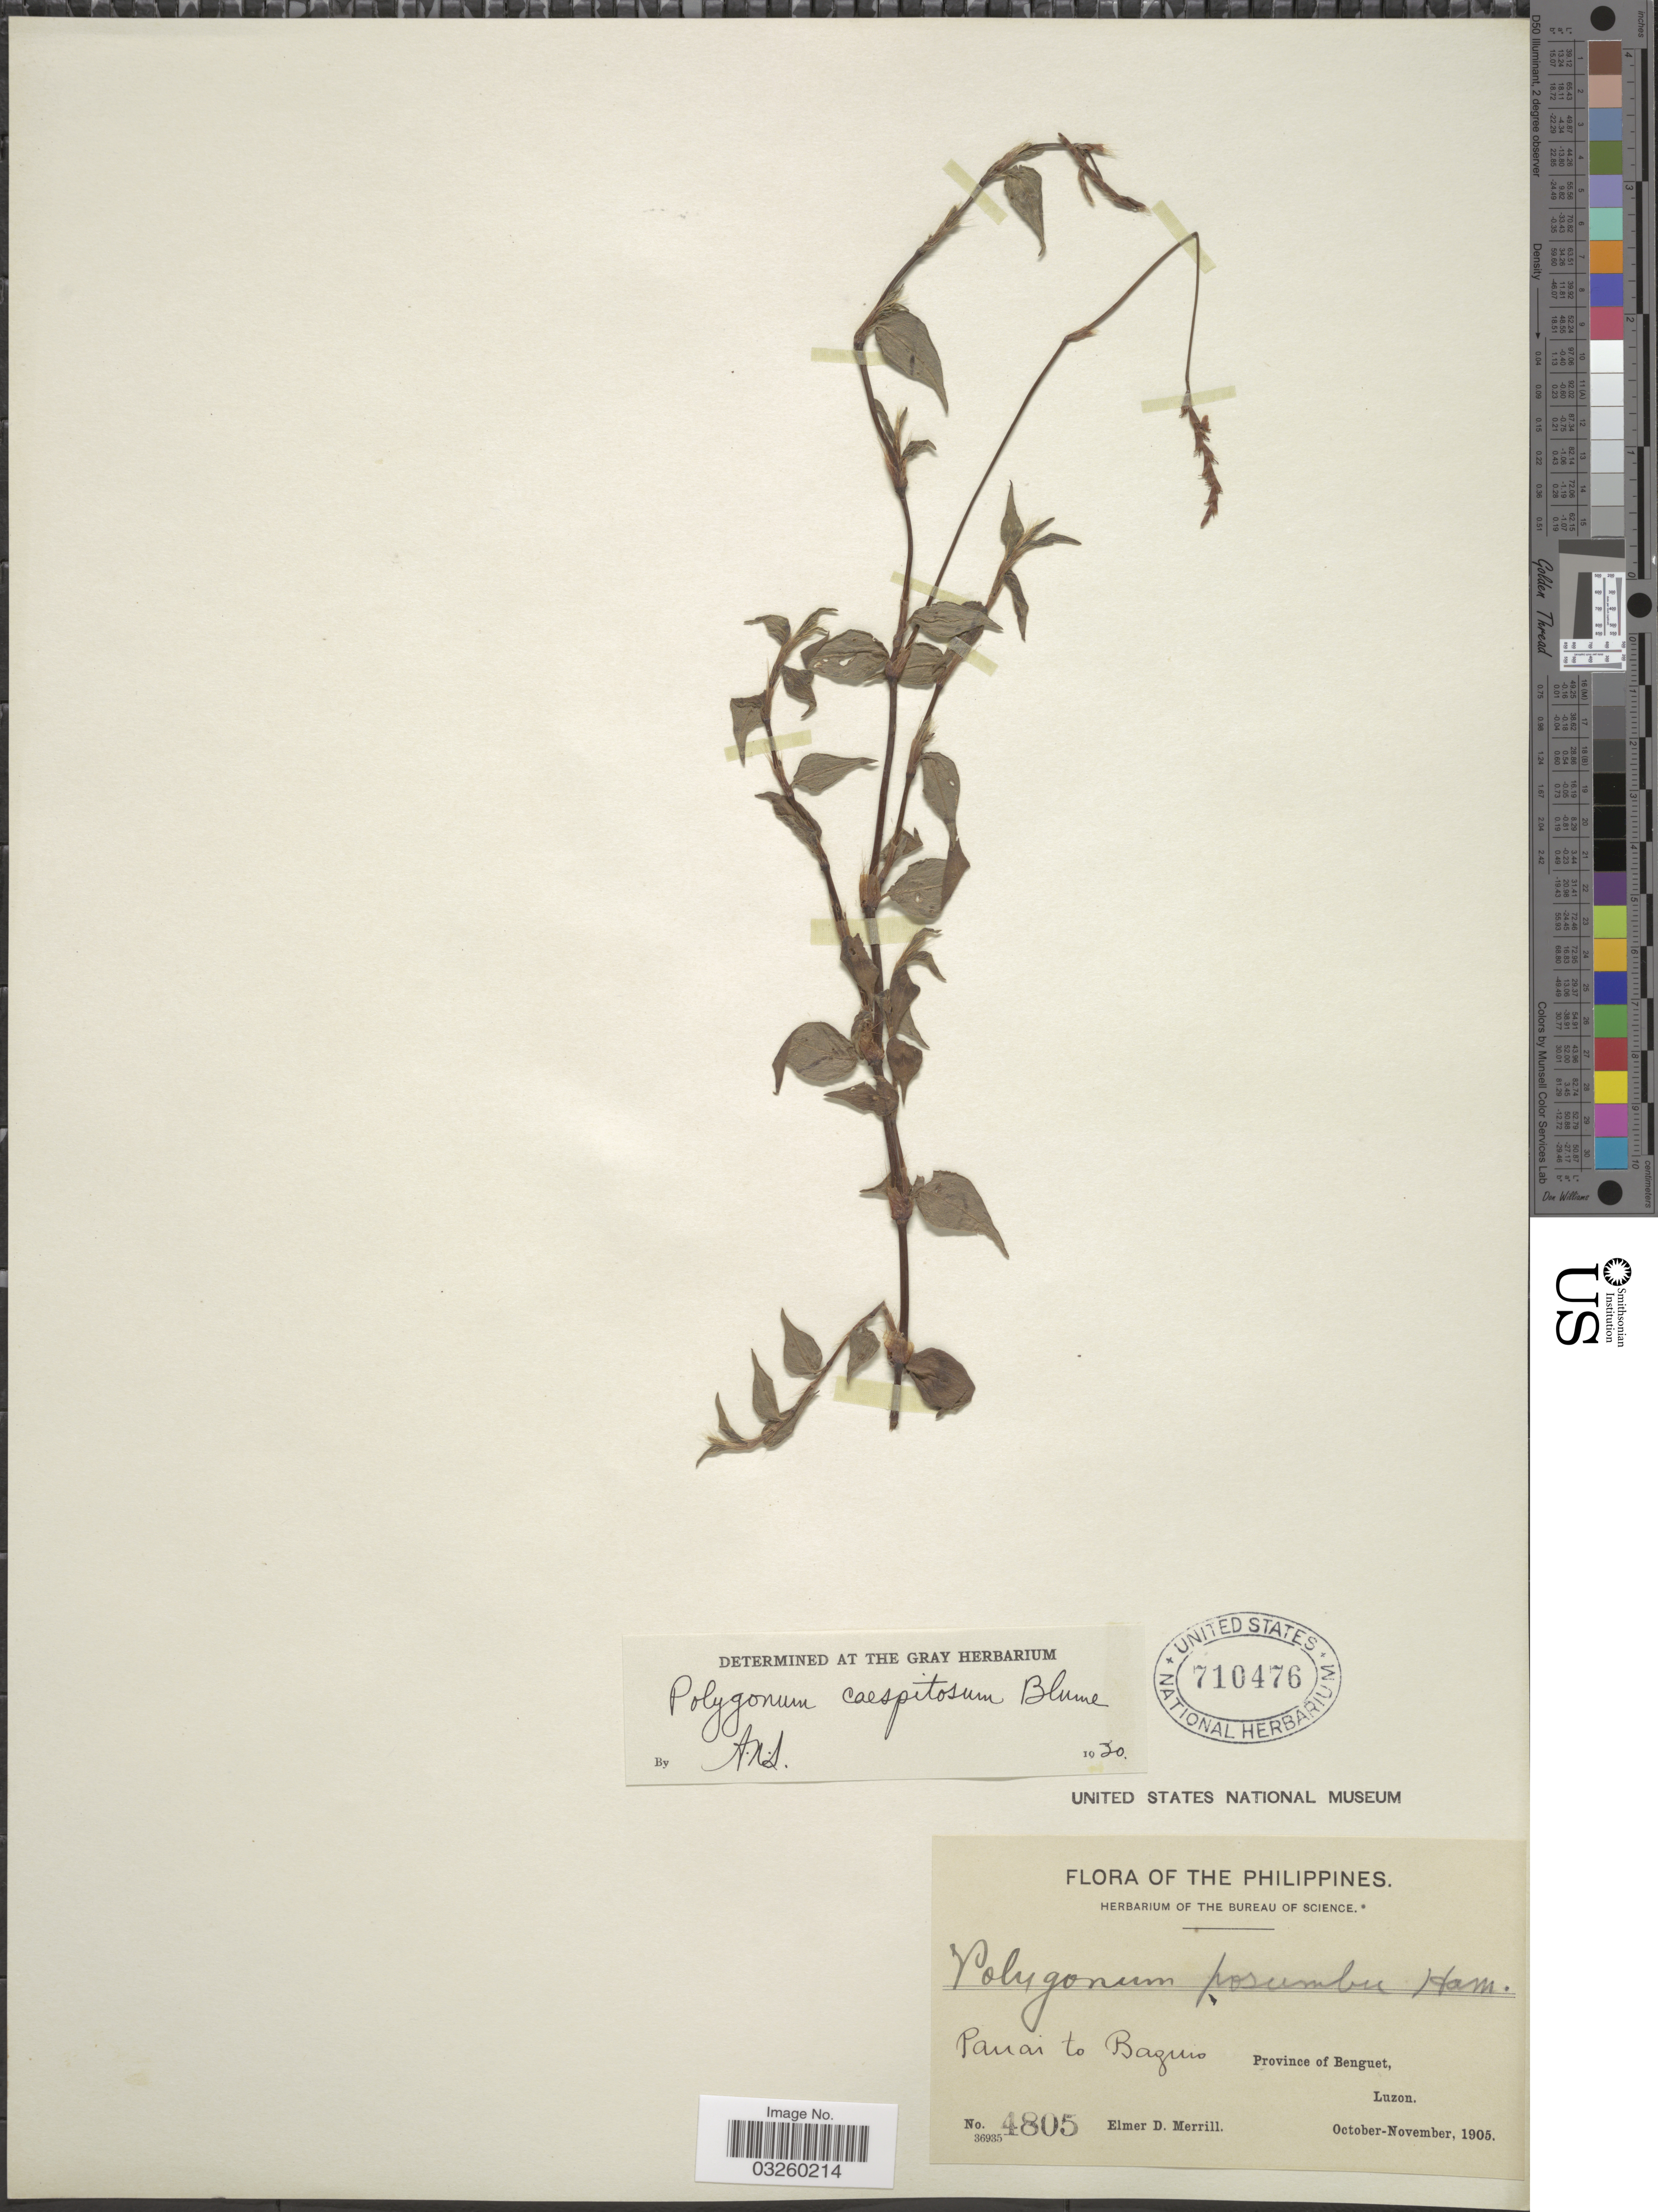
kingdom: Plantae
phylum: Tracheophyta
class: Magnoliopsida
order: Caryophyllales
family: Polygonaceae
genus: Polygonum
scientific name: Polygonum caespitosum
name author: Blume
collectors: E. D. Merrill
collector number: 4805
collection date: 1905-10/1905-11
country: Philippines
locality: Panai to Baguio. Province of Benguet, Luzon.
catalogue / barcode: US 710476